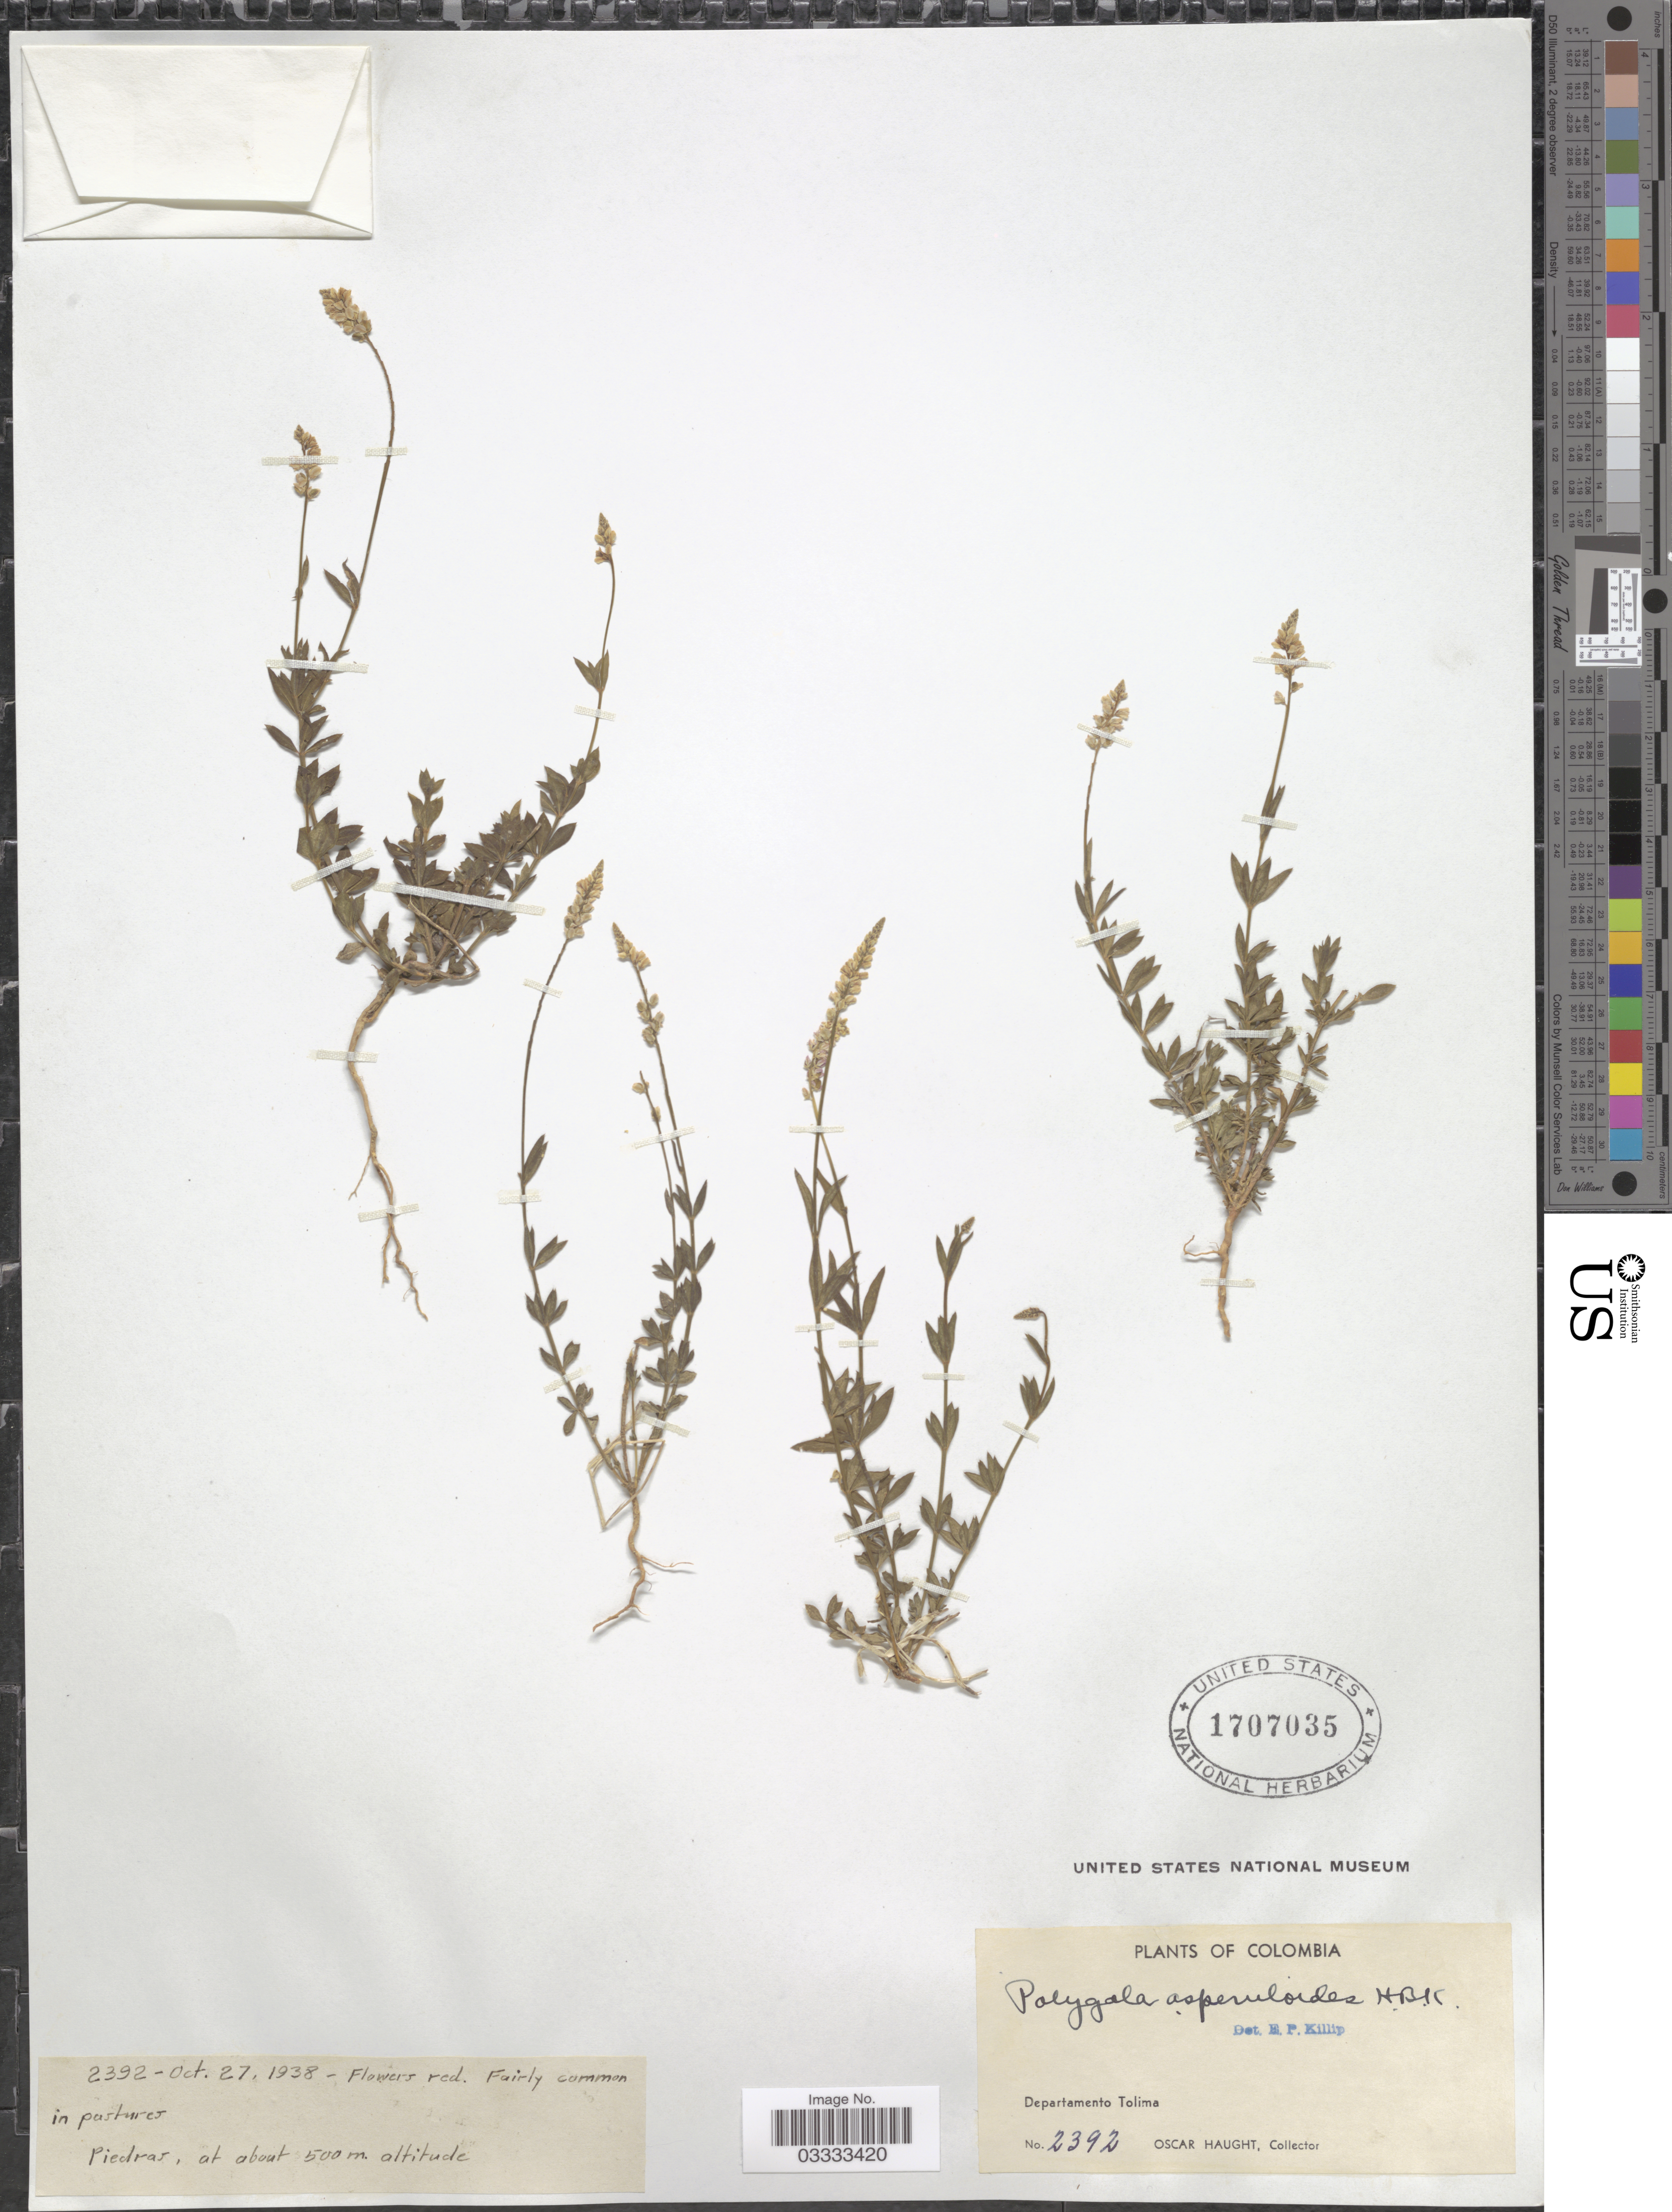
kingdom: Plantae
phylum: Tracheophyta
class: Magnoliopsida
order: Fabales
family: Polygalaceae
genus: Polygala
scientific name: Polygala asperuloides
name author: Kunth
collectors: O. L. Haught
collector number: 2392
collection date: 1938-10-27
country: Colombia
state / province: Tolima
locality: Departamento Tolima. Piedras.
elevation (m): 500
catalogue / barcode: US 1707035